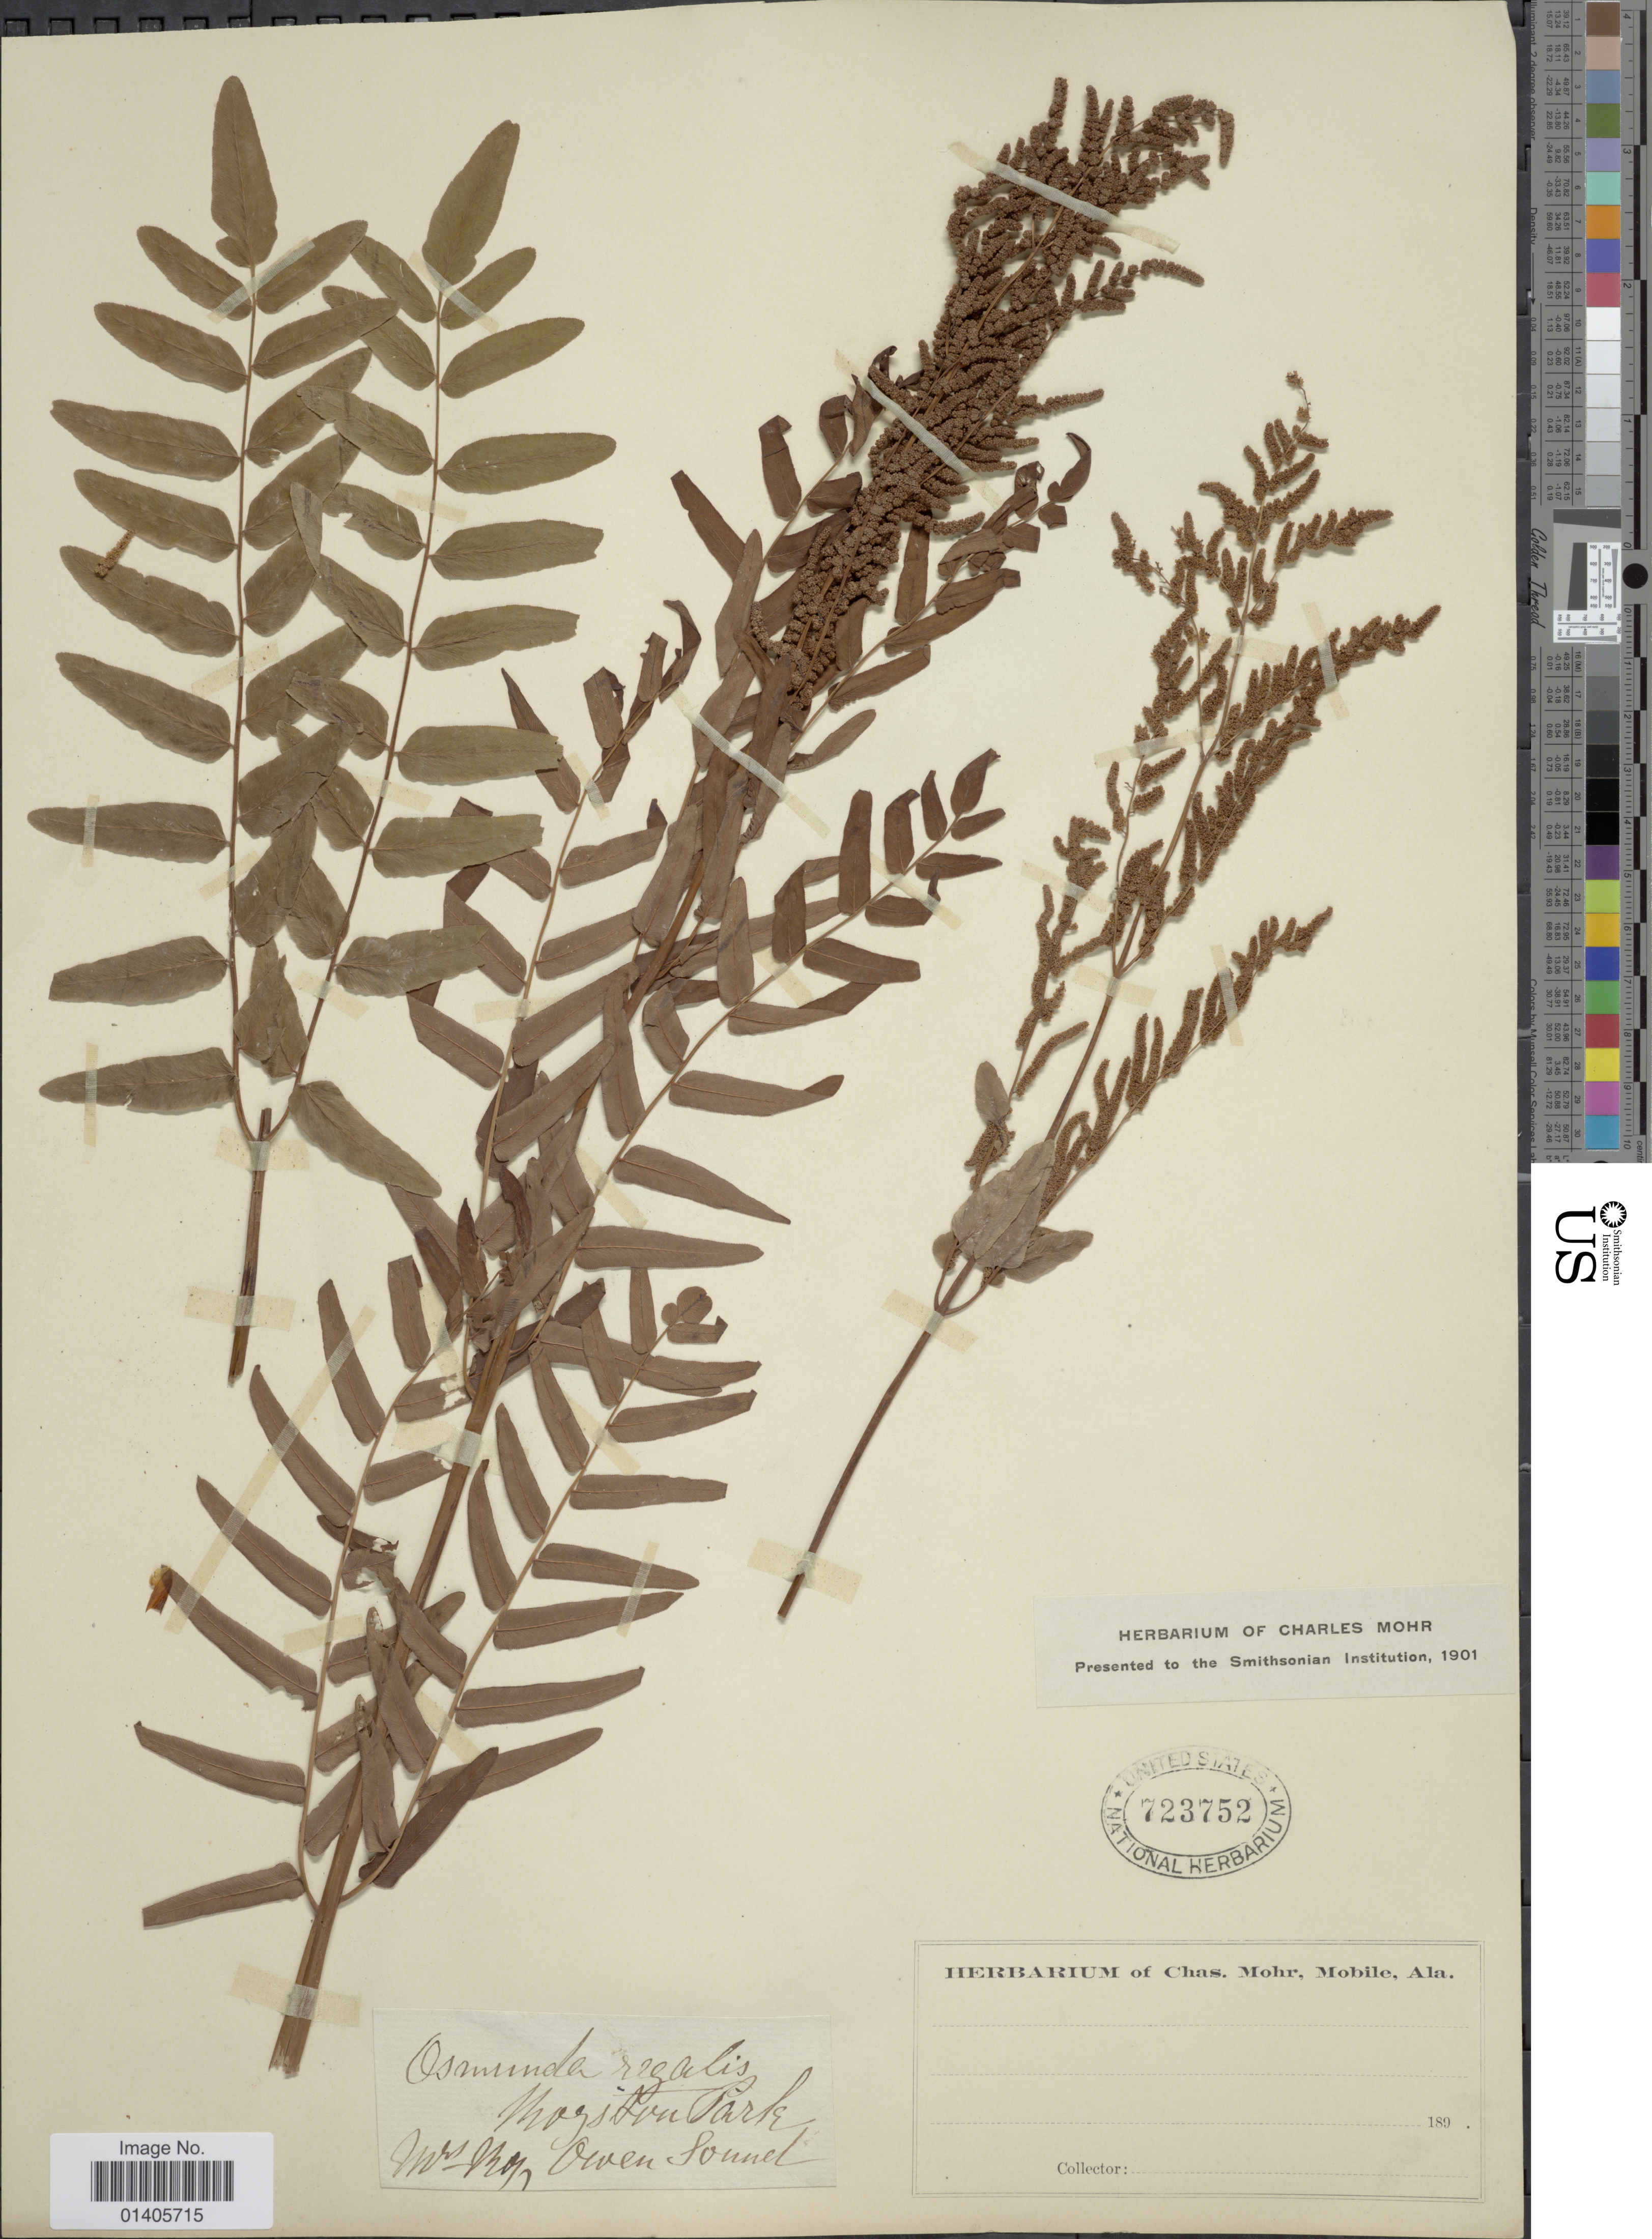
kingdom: Plantae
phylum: Tracheophyta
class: Polypodiopsida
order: Osmundales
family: Osmundaceae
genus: Osmunda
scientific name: Osmunda regalis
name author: L.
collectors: Roy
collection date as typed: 189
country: Canada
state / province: Ontario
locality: Royston Park, Owen Sound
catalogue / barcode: US 723752